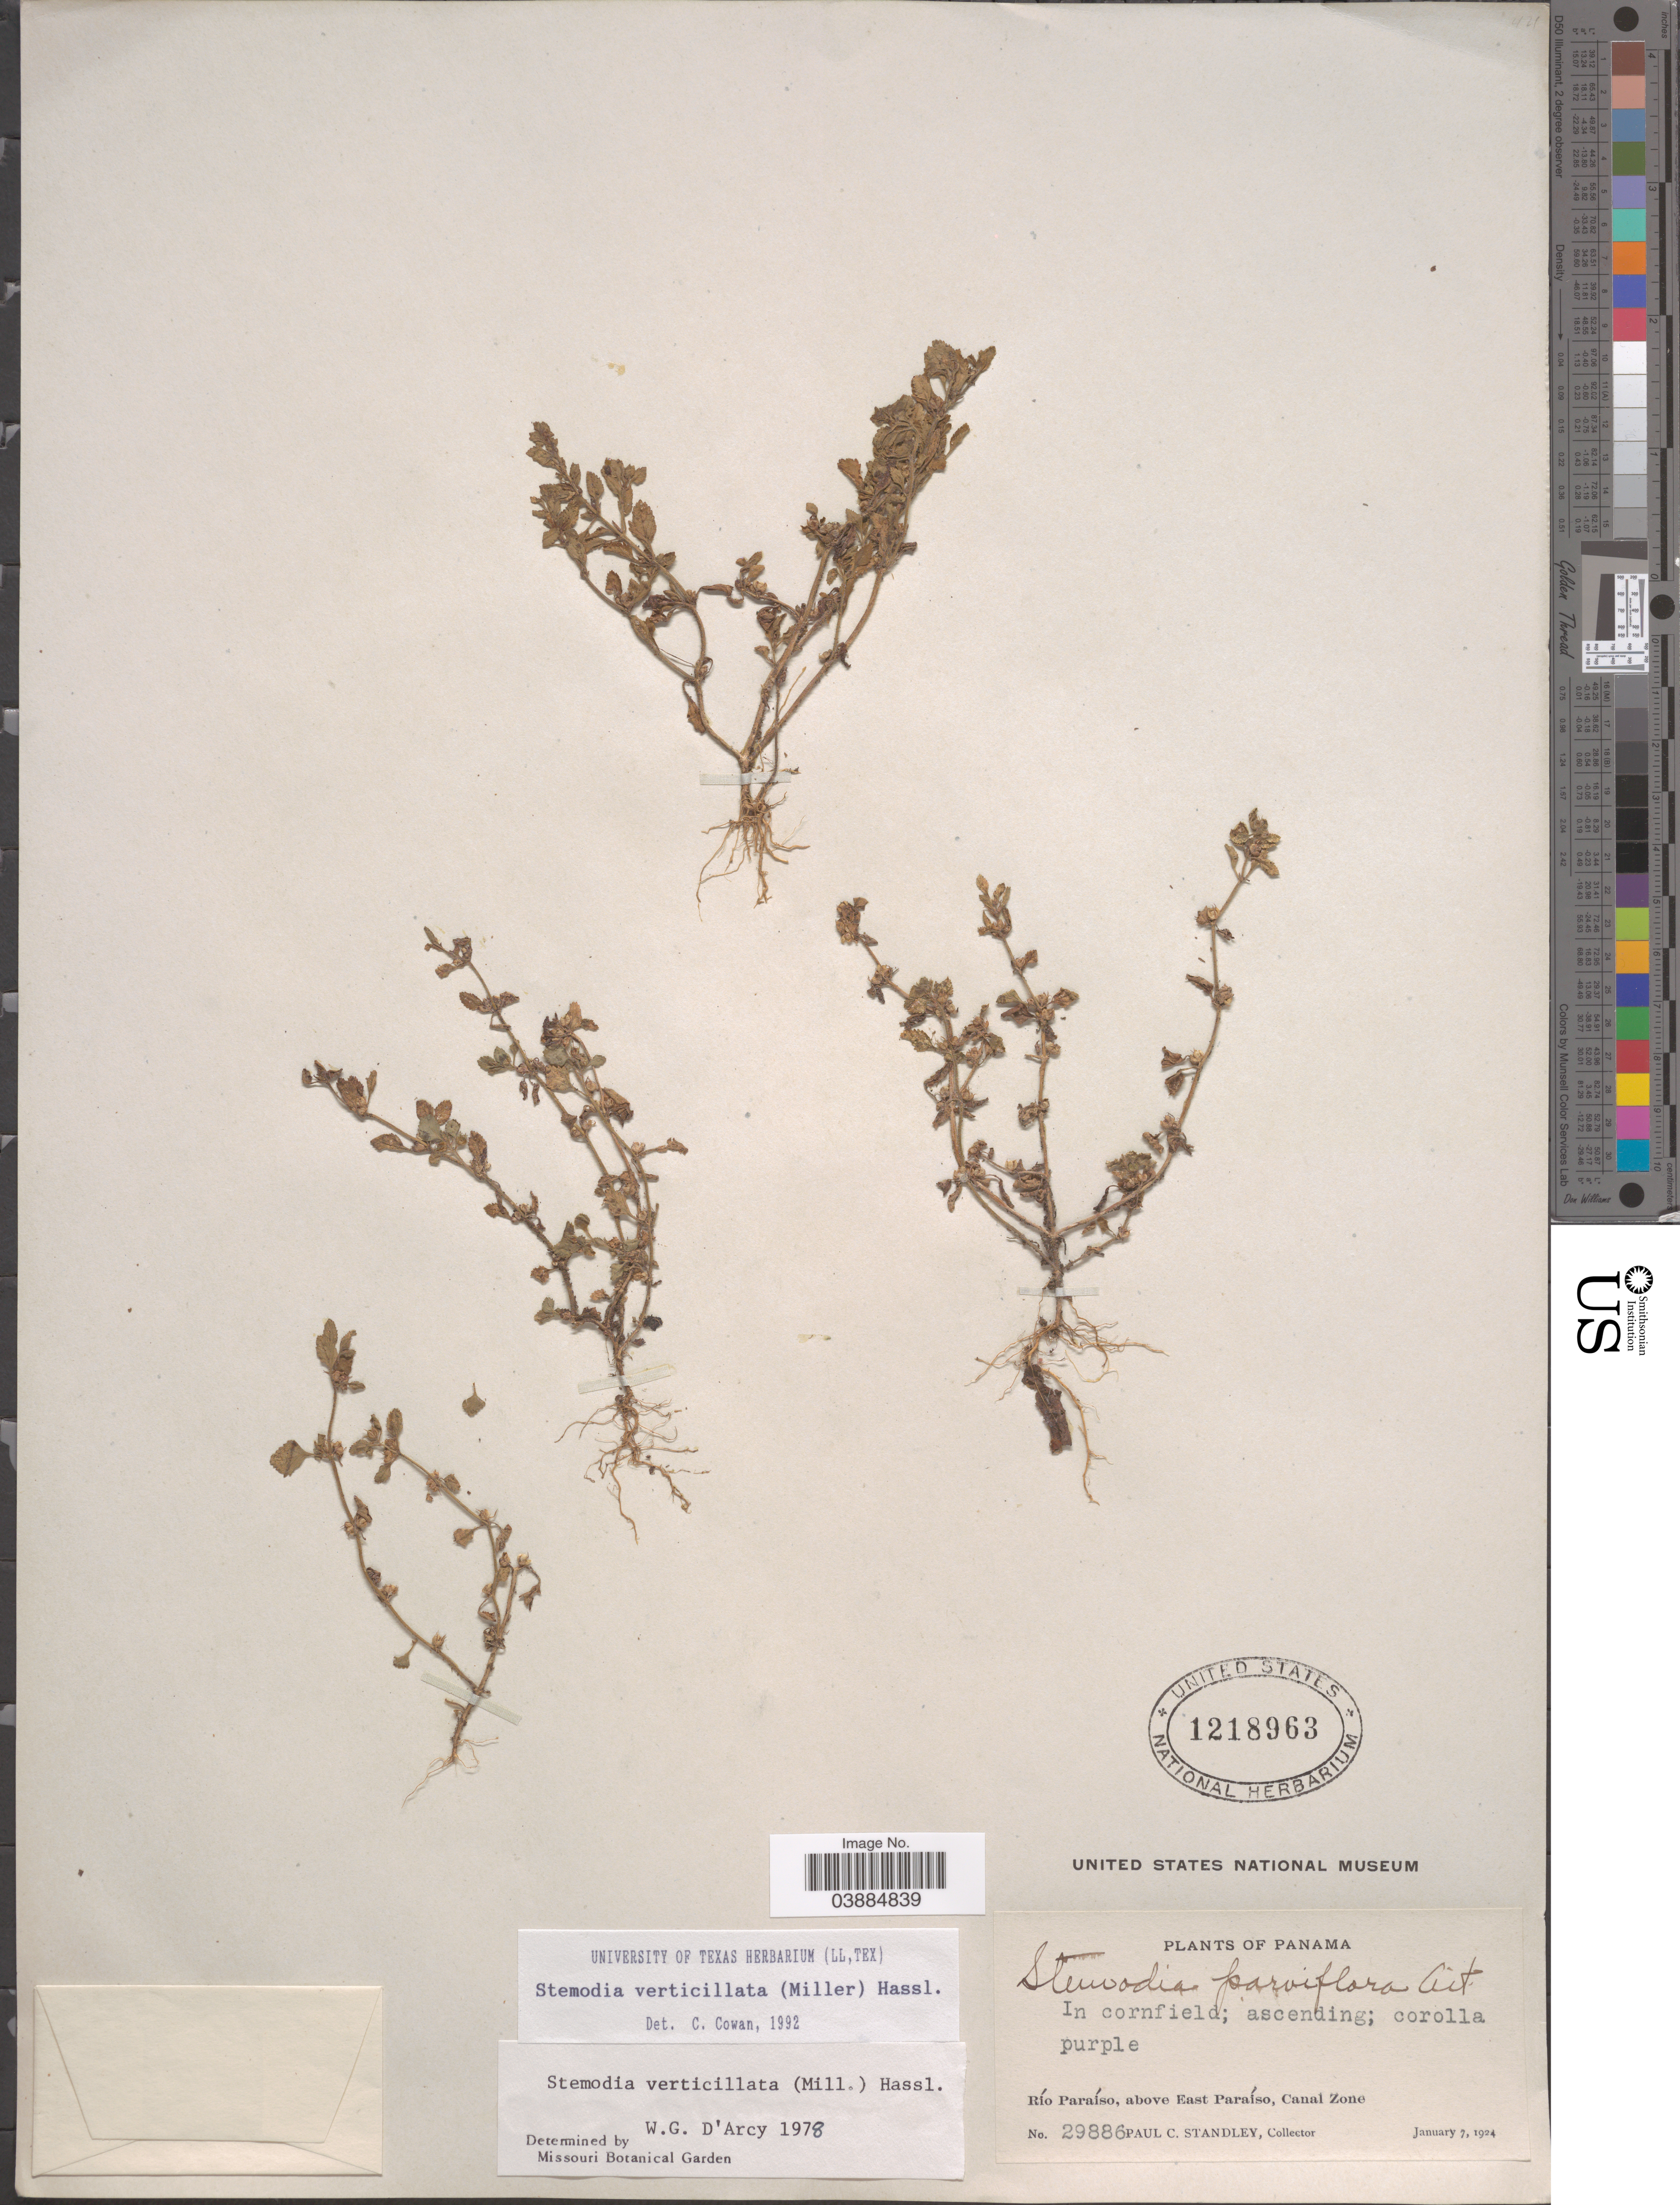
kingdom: Plantae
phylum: Tracheophyta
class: Magnoliopsida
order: Lamiales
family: Plantaginaceae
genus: Stemodia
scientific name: Stemodia verticillata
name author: (Mill.) Hassl.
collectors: P. C. Standley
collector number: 29886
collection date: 1924-01-07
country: Panama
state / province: Colón / Panamá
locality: Río Paraíso, above East Paraíso, Canal Zone.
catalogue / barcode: US 1218963